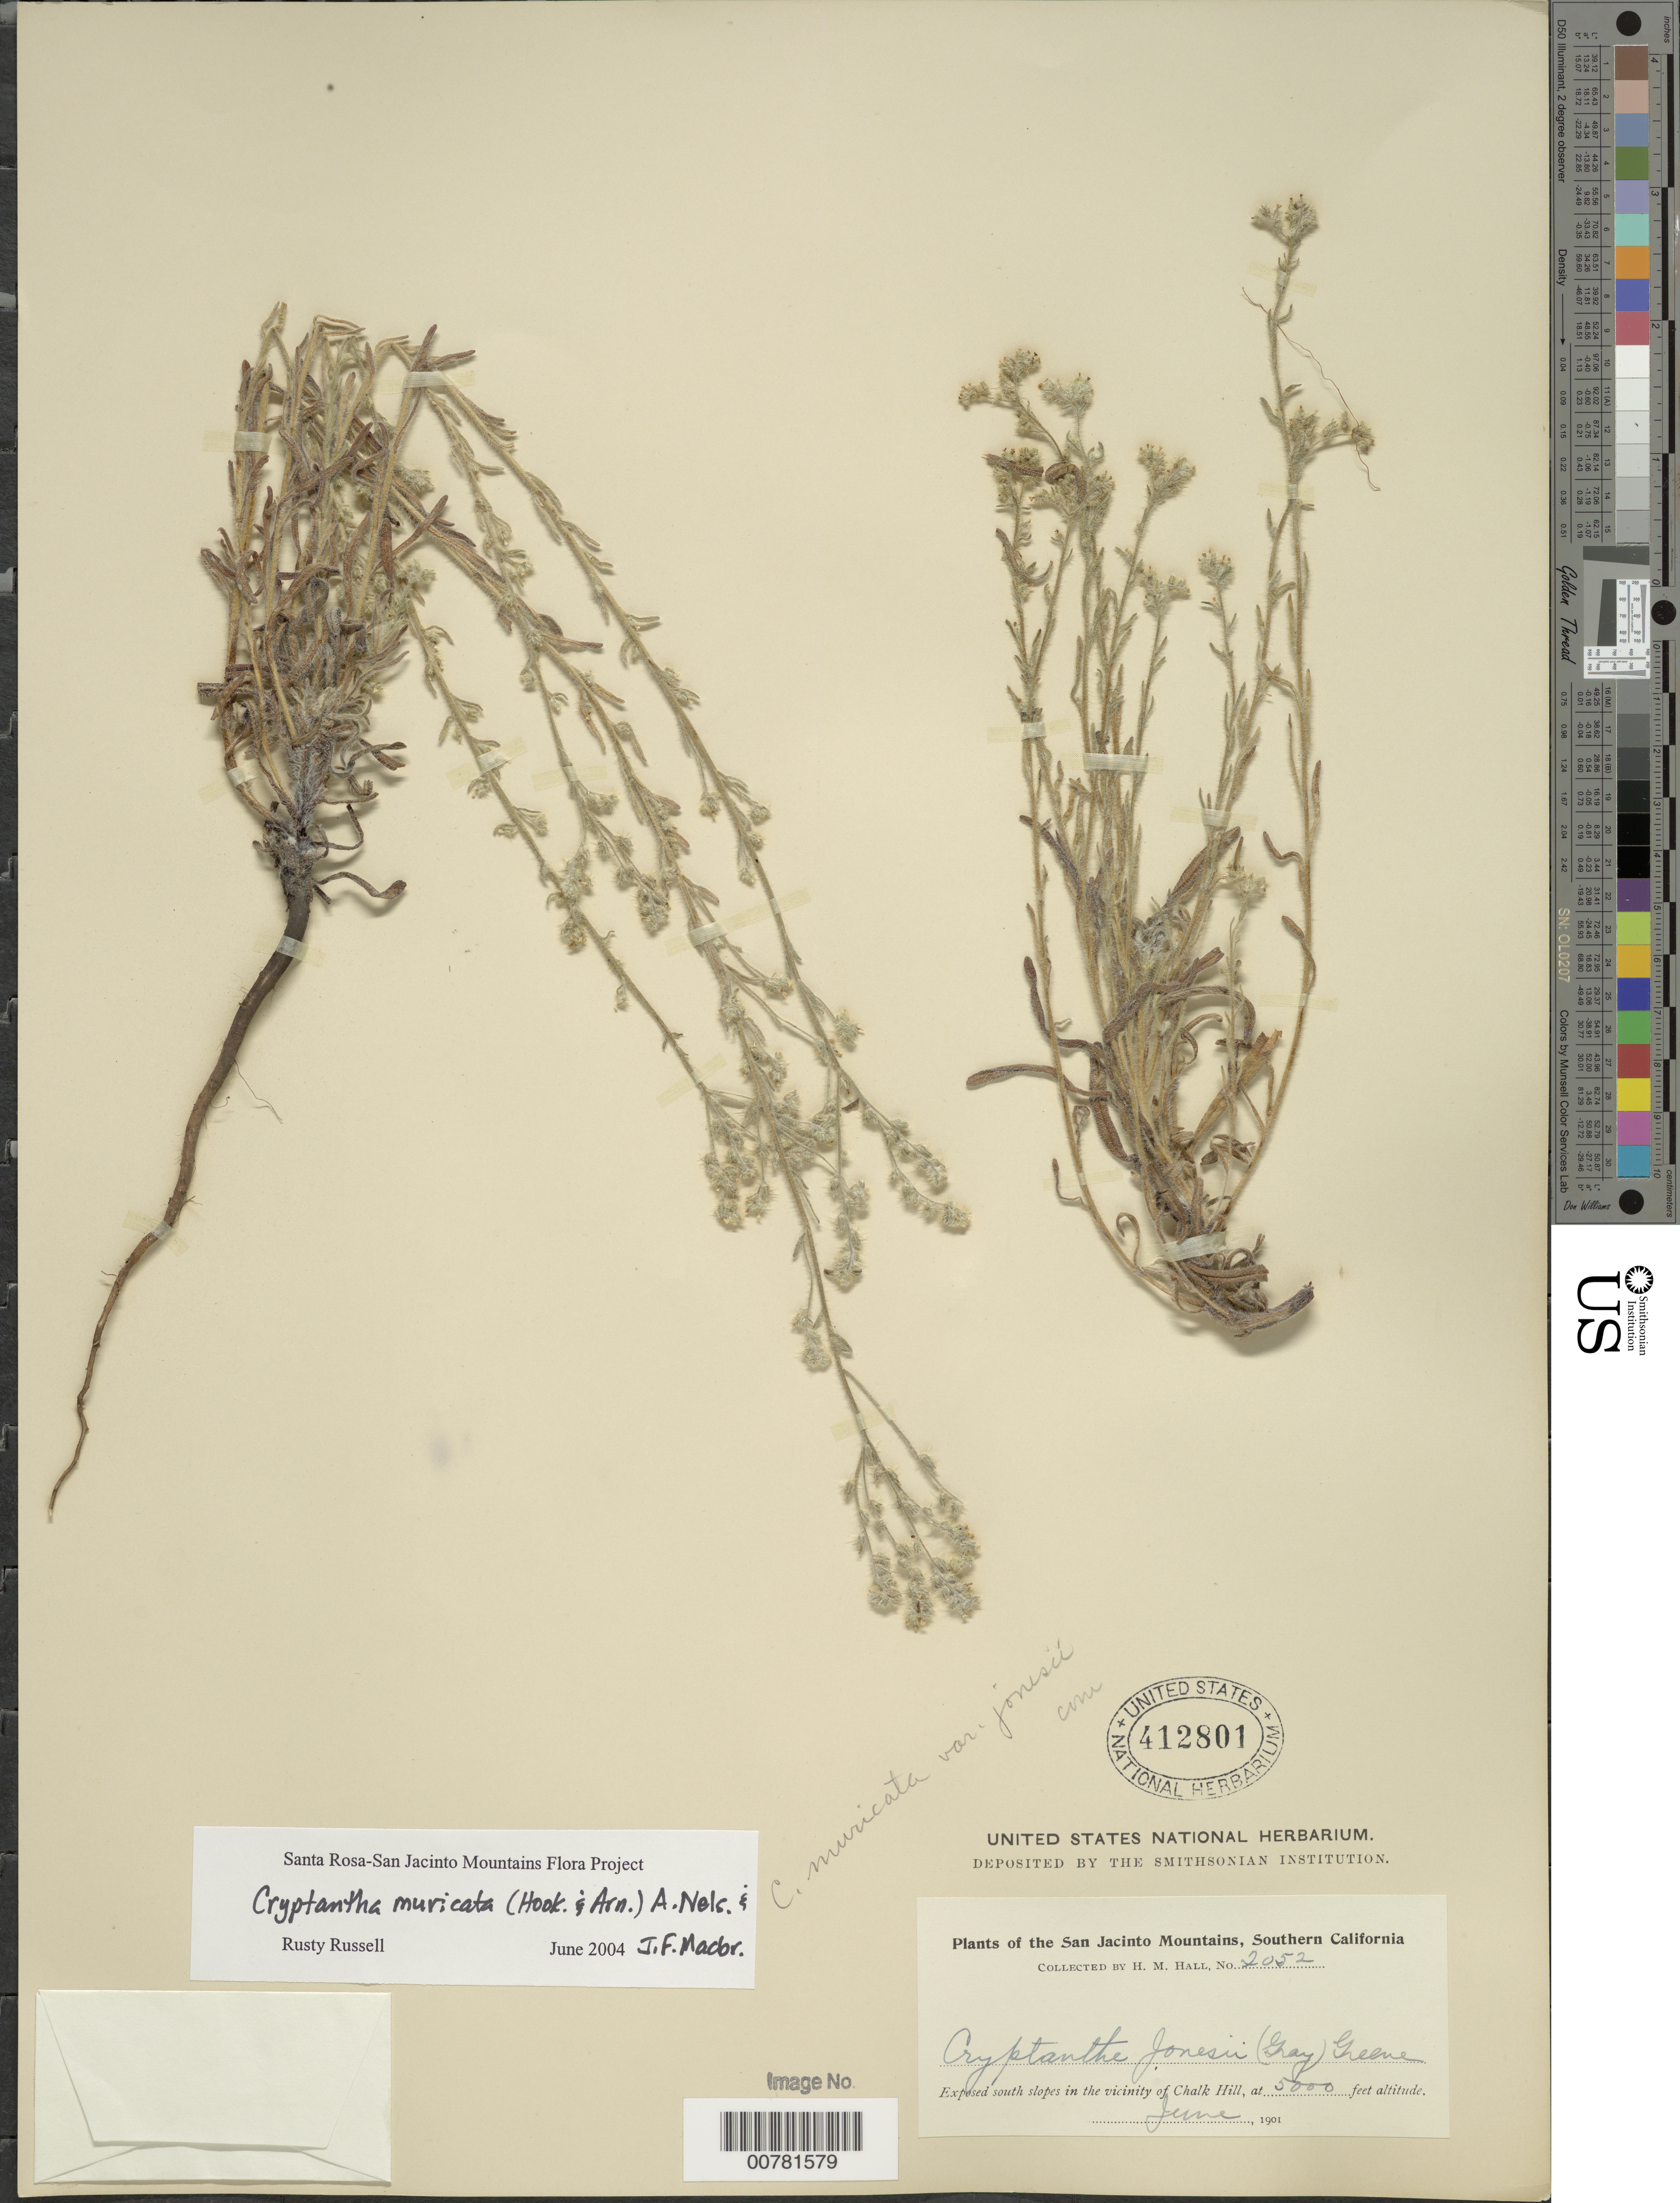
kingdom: Plantae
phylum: Tracheophyta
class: Magnoliopsida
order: Boraginales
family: Boraginaceae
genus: Cryptantha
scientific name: Cryptantha muricata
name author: (Hook. & Arn.) A. Nelson & J.F. Macbr.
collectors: H. M. Hall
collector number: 2052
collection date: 1901-06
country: United States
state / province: California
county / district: Riverside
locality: San Jacinto Mountains, Southern California. Exposed south slopes in the vicinity of Chalk Hill.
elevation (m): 1524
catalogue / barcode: US 412801